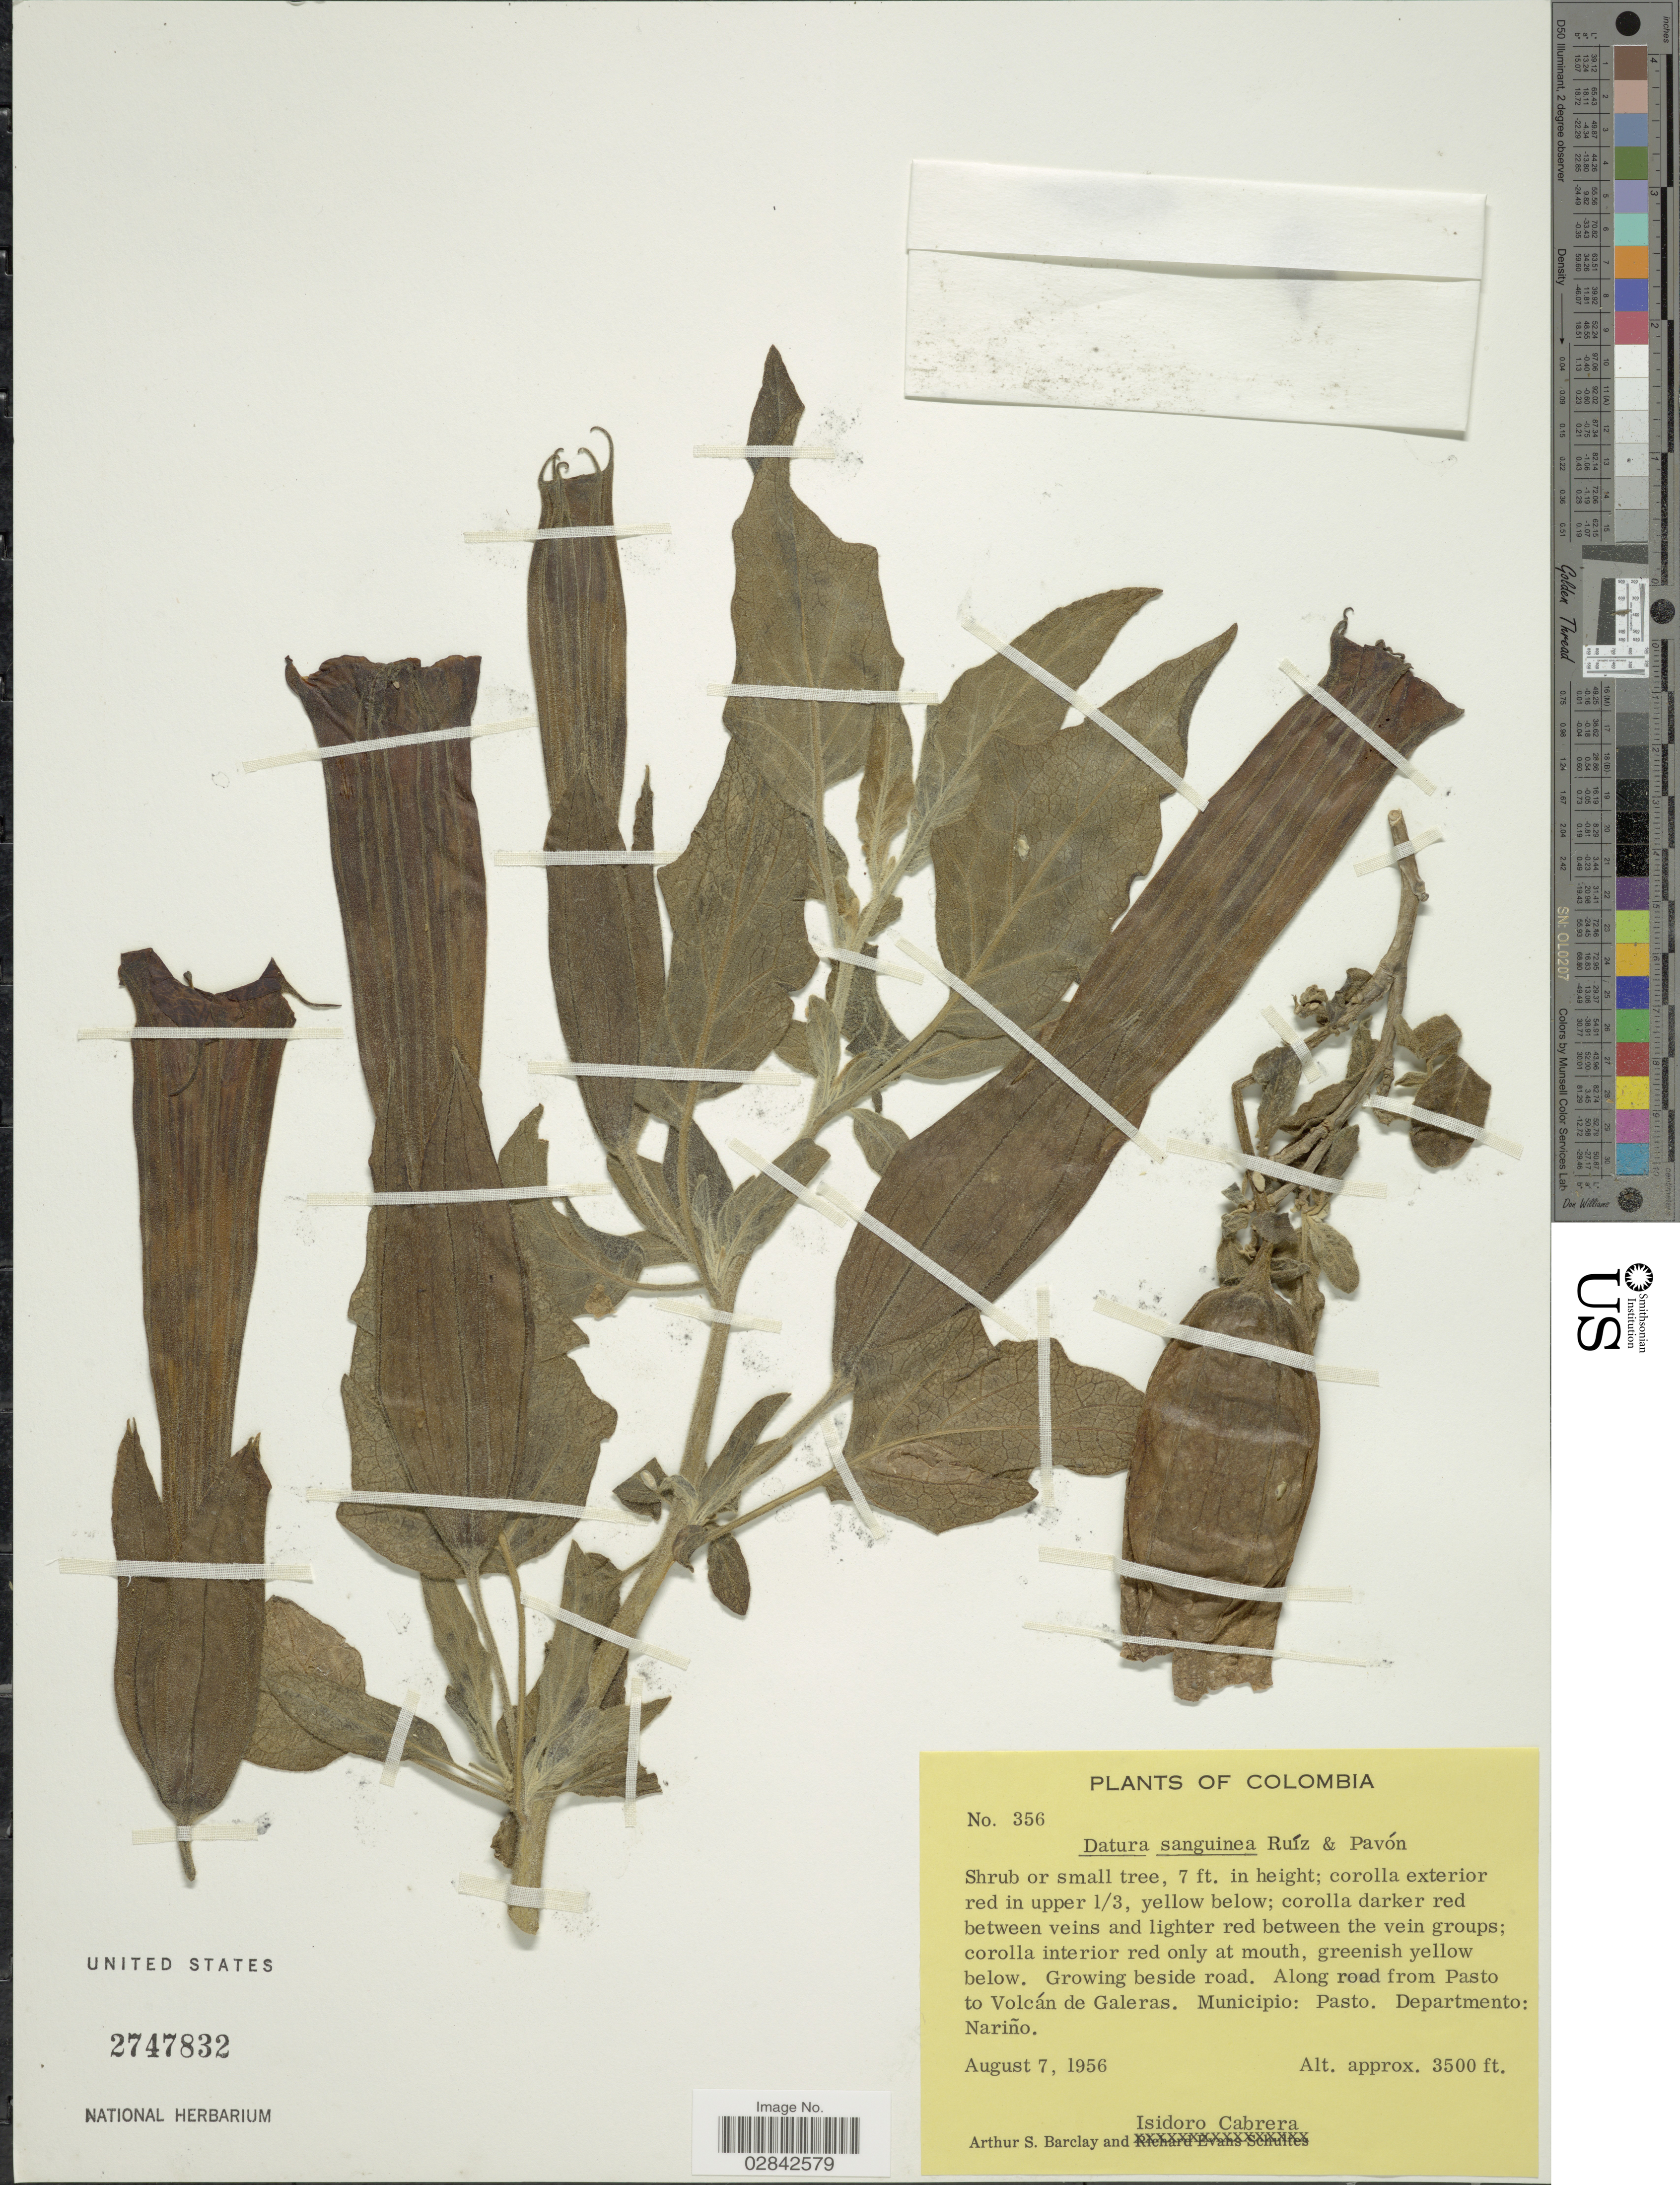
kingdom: Plantae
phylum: Tracheophyta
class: Magnoliopsida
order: Solanales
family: Solanaceae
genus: Brugmansia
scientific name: Brugmansia sanguinea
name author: (Ruiz & Pav.) D. Don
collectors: A. S. Barclay & I. Cabrera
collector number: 356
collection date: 1956-08-07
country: Colombia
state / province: Nariño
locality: Along road from Pasto to Volcán de Galeras. Municipio: Pasto. Departmento: Nariño.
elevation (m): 1067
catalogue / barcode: US 2747832